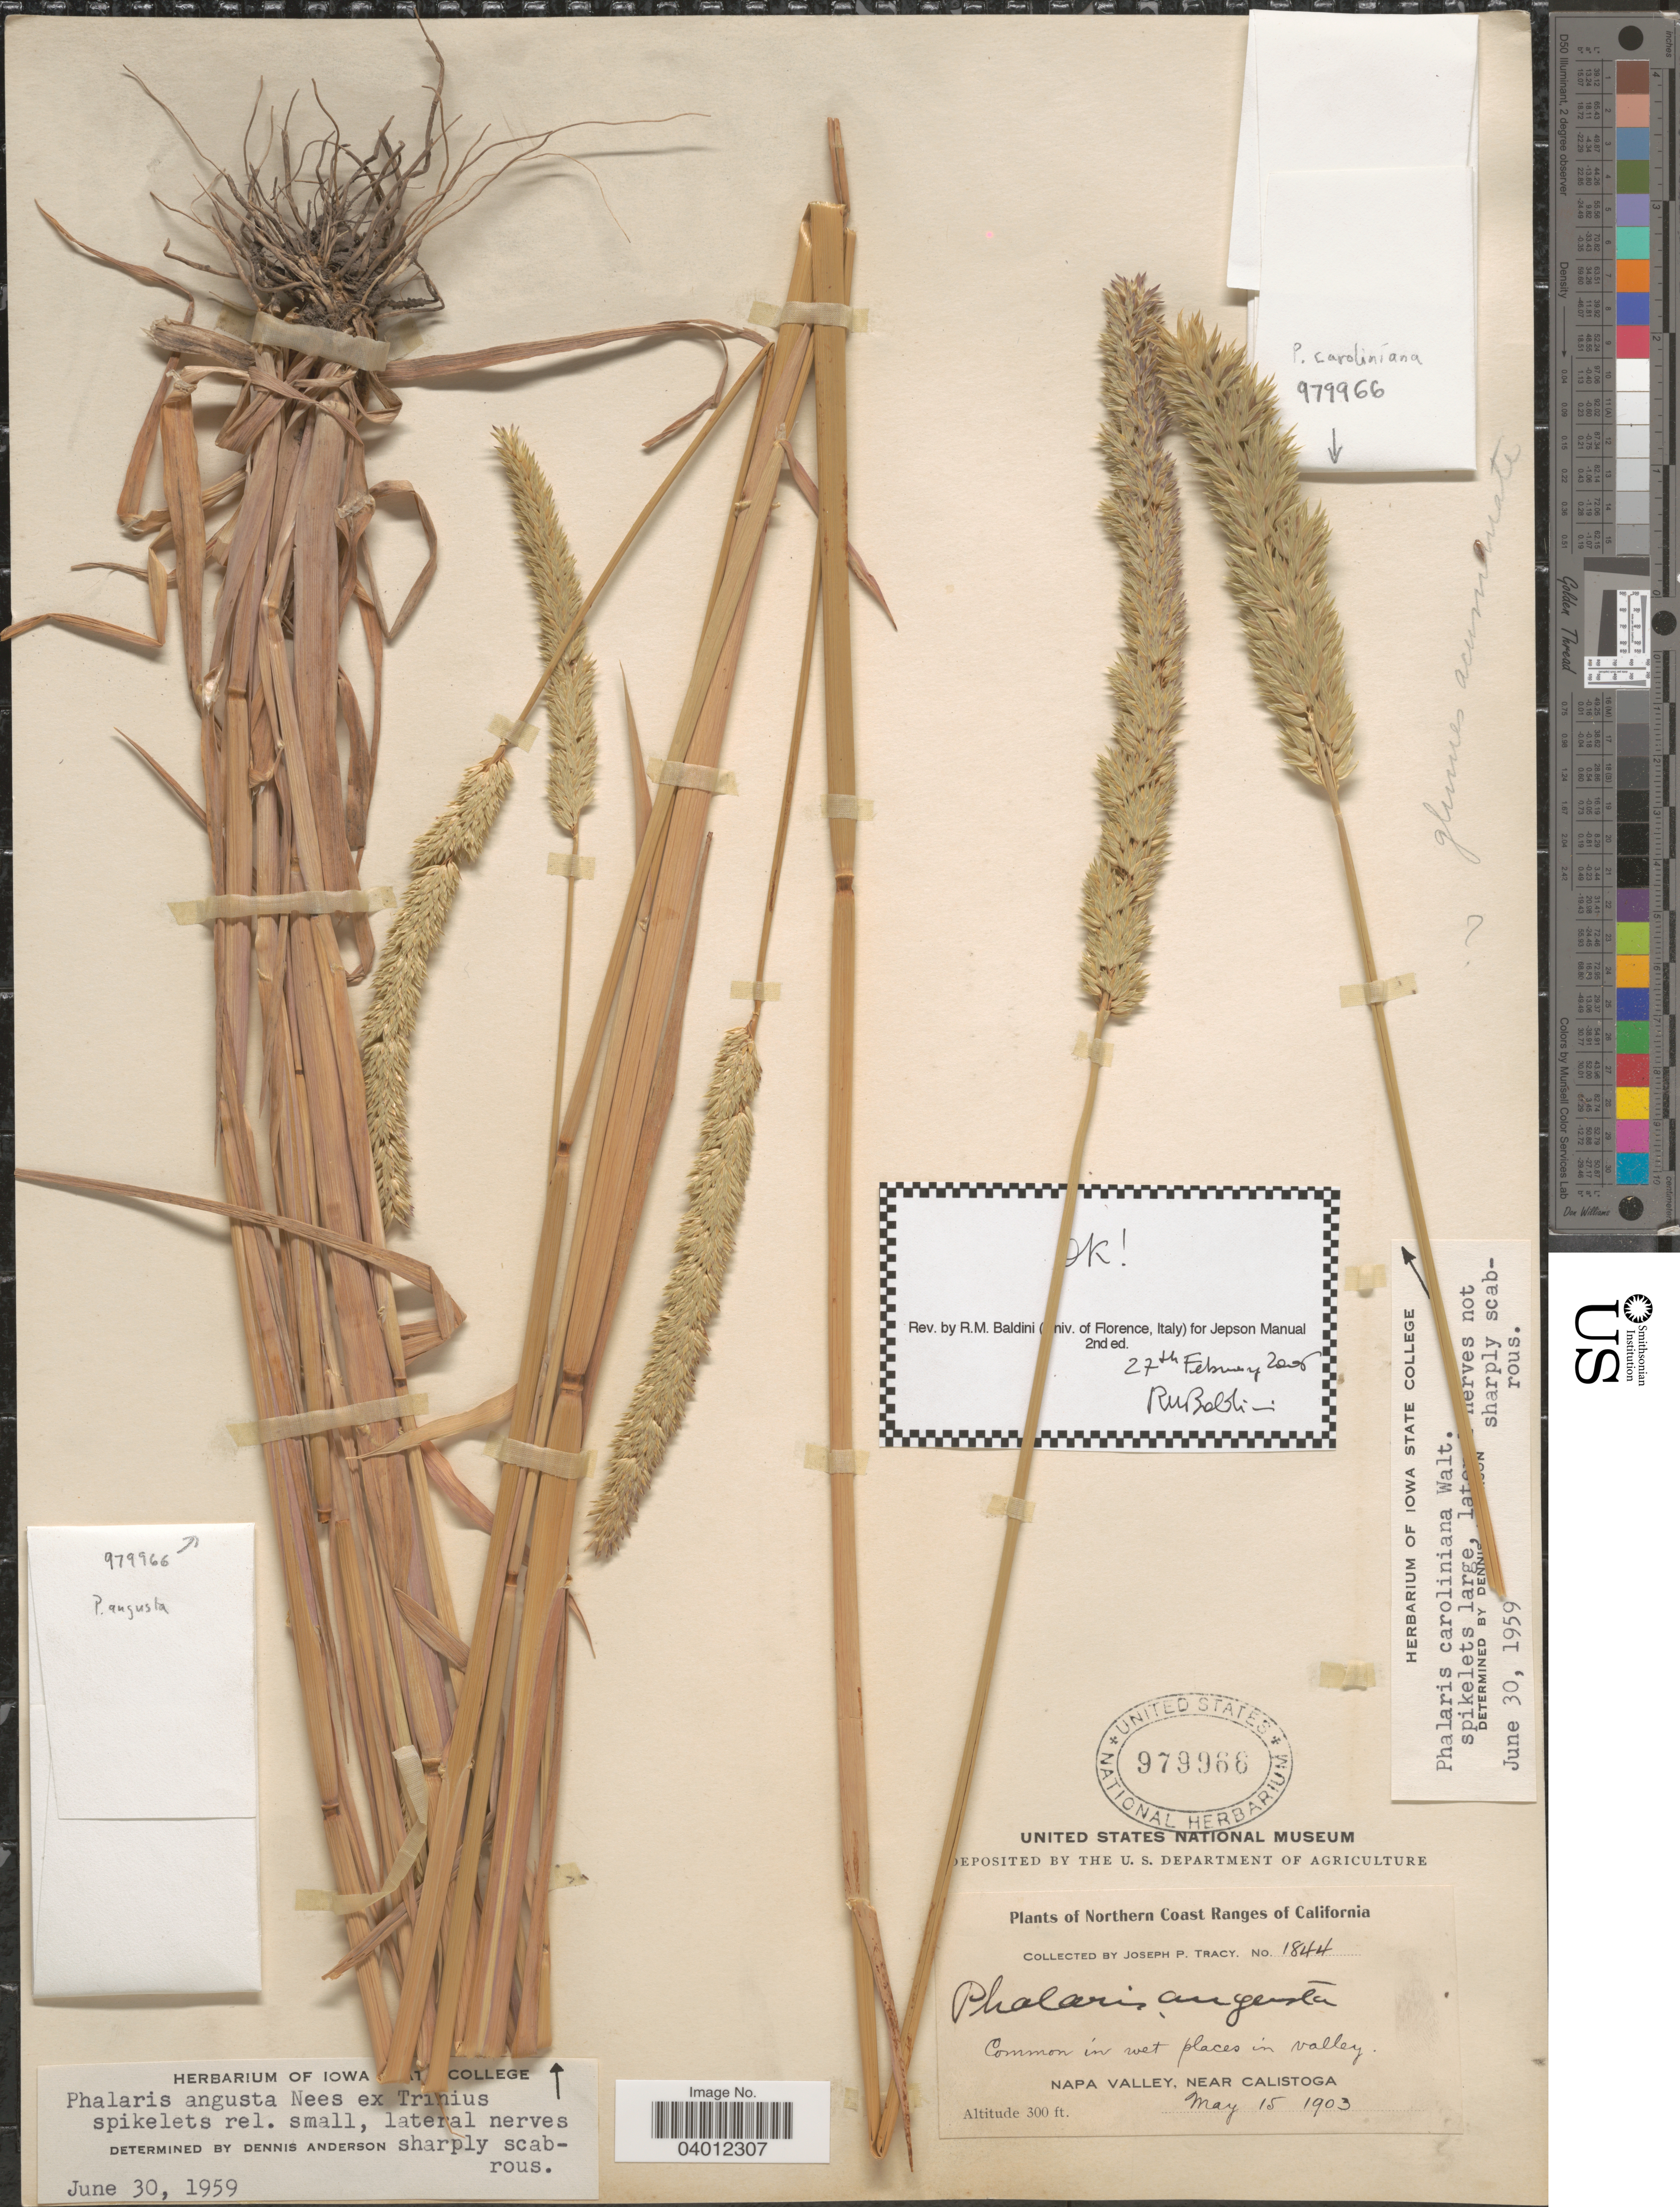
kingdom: Plantae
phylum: Tracheophyta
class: Liliopsida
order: Poales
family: Poaceae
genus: Phalaris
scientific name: Phalaris angusta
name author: Nees ex Trin.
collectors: J. Tracy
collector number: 1844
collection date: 1903-05-15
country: United States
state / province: California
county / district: Napa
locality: Northern Coast Ranges of California. Napa Valley, near Calistoga.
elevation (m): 91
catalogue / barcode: US 979966